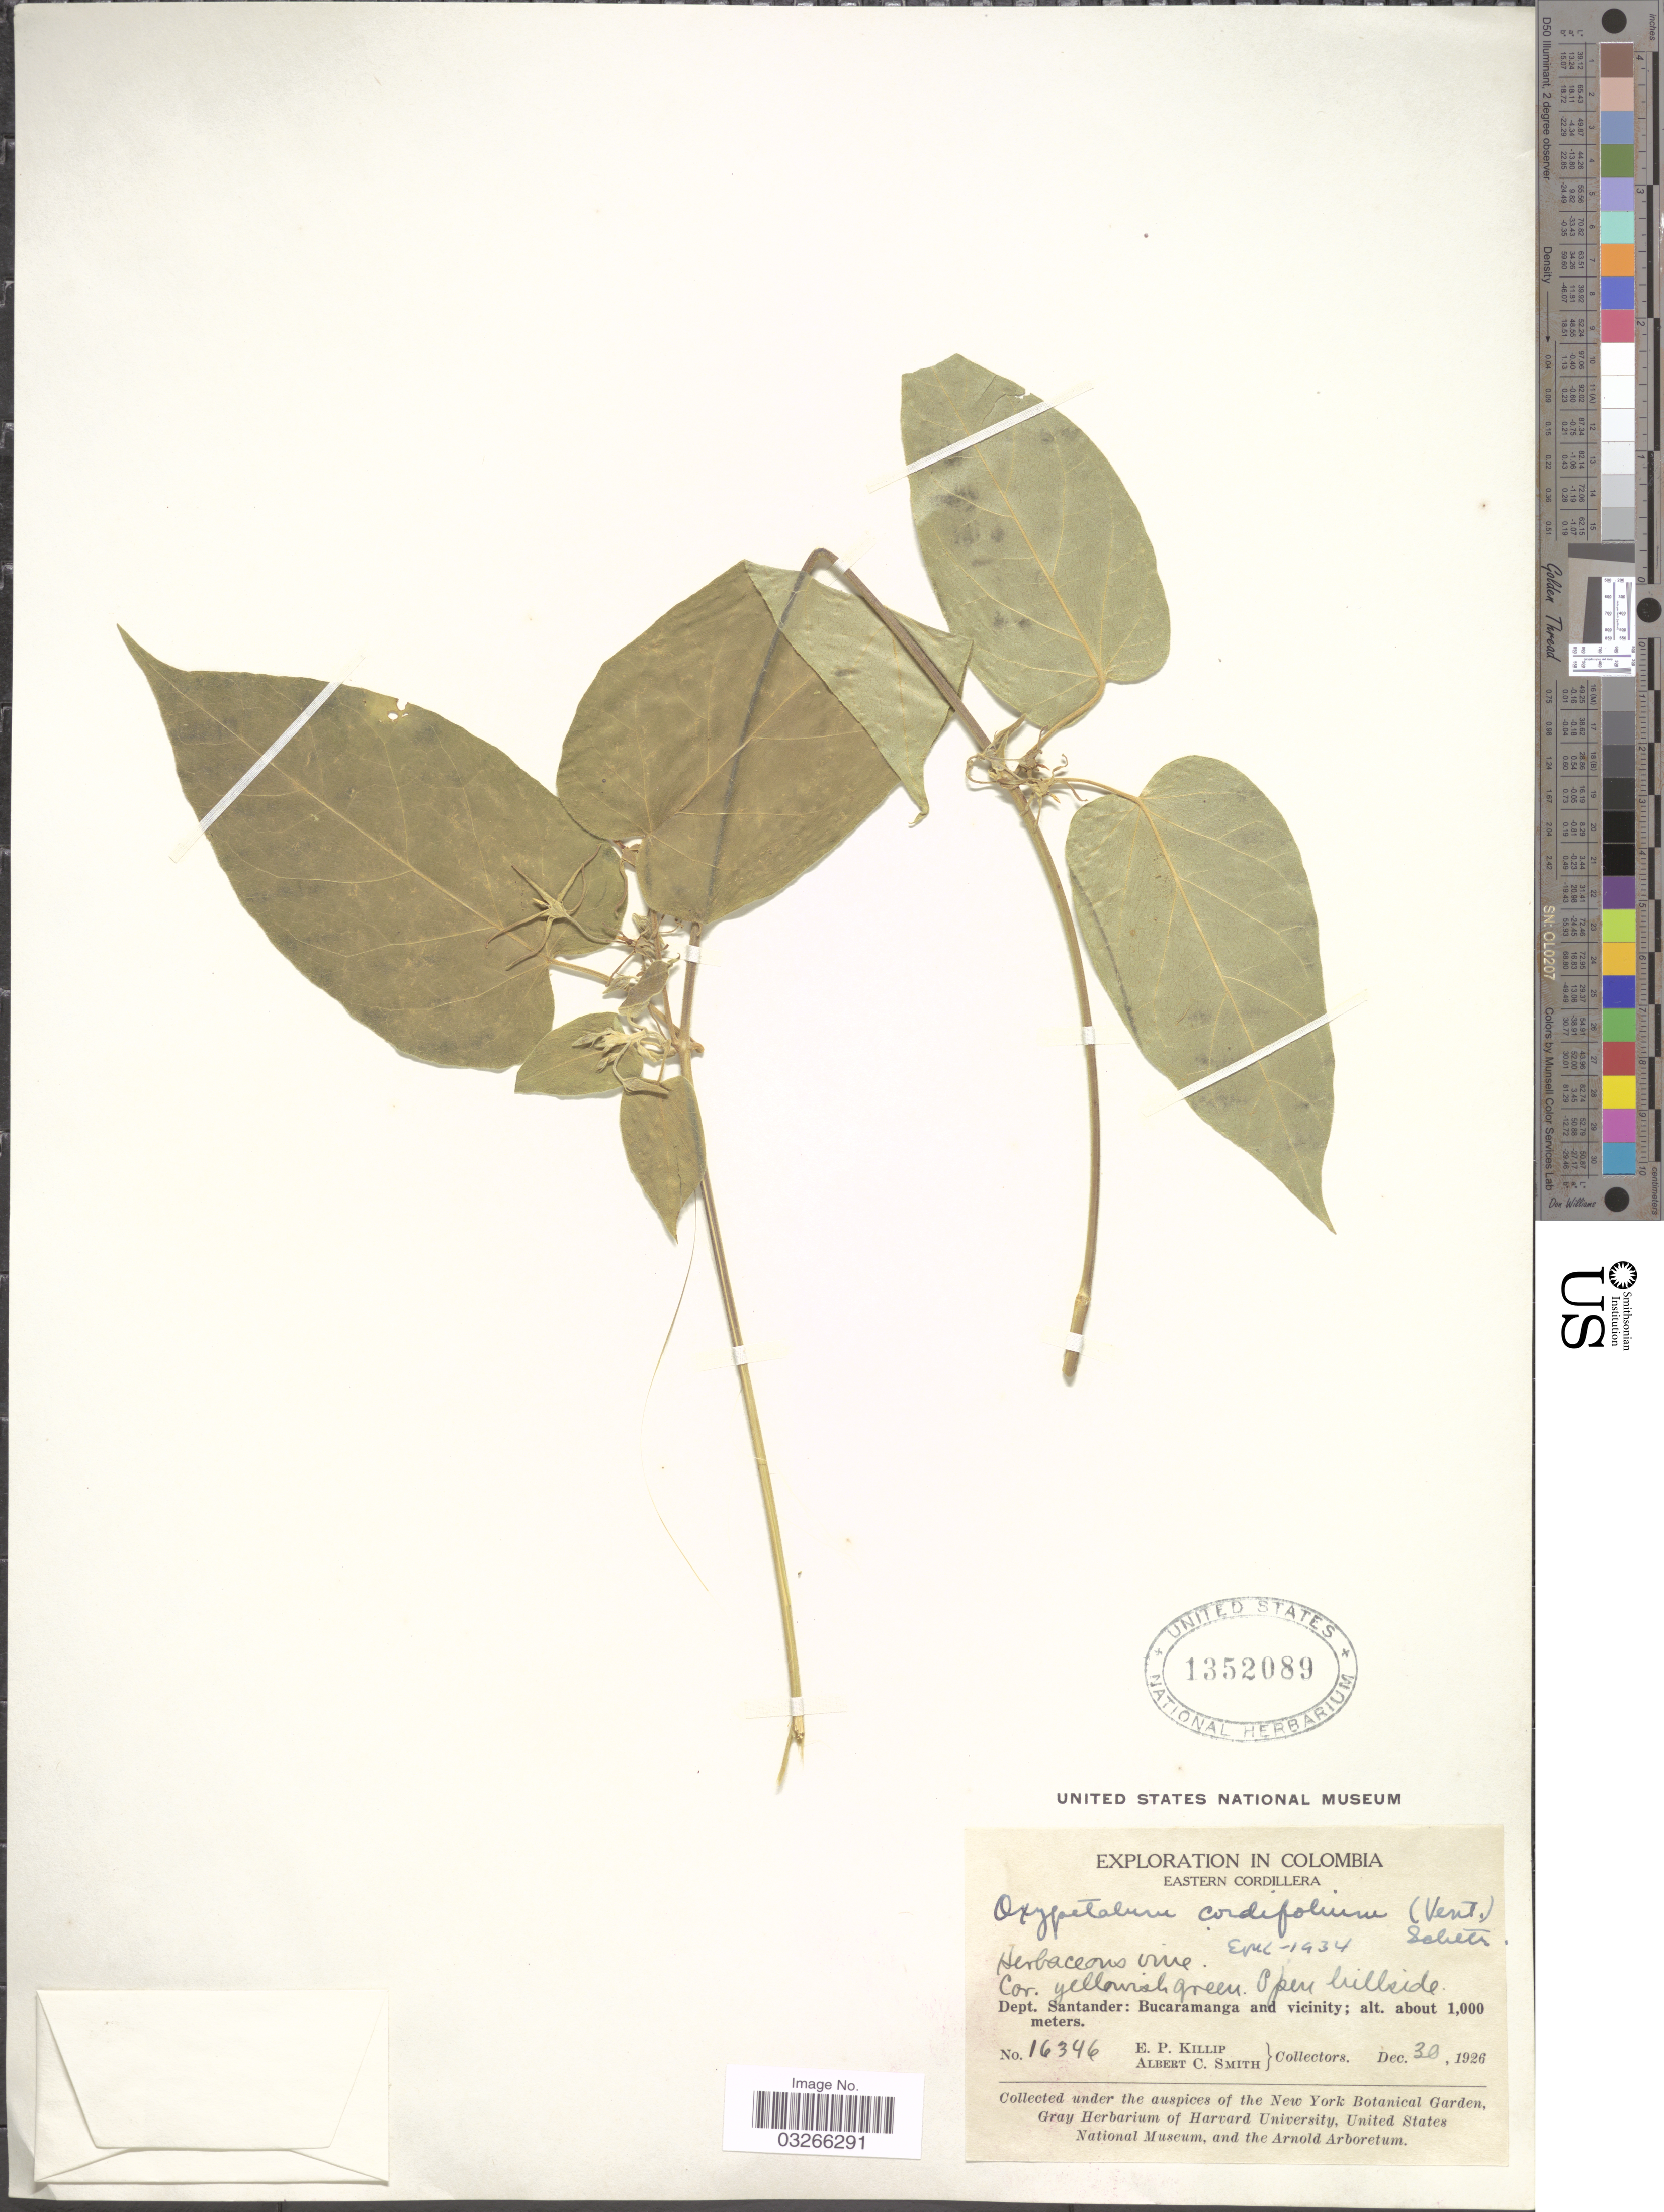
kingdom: Plantae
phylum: Tracheophyta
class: Magnoliopsida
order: Gentianales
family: Apocynaceae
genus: Oxypetalum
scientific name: Oxypetalum cordifolium subsp. cordifolium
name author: (Vent.) Schltr.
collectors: E. P. Killip & A. C. Smith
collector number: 16346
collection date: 1926-12-30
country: Colombia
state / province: Santander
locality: Eastern Cordillera, Dept. Santander: Bucaramanga and vicinity.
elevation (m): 1000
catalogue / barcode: US 1352089